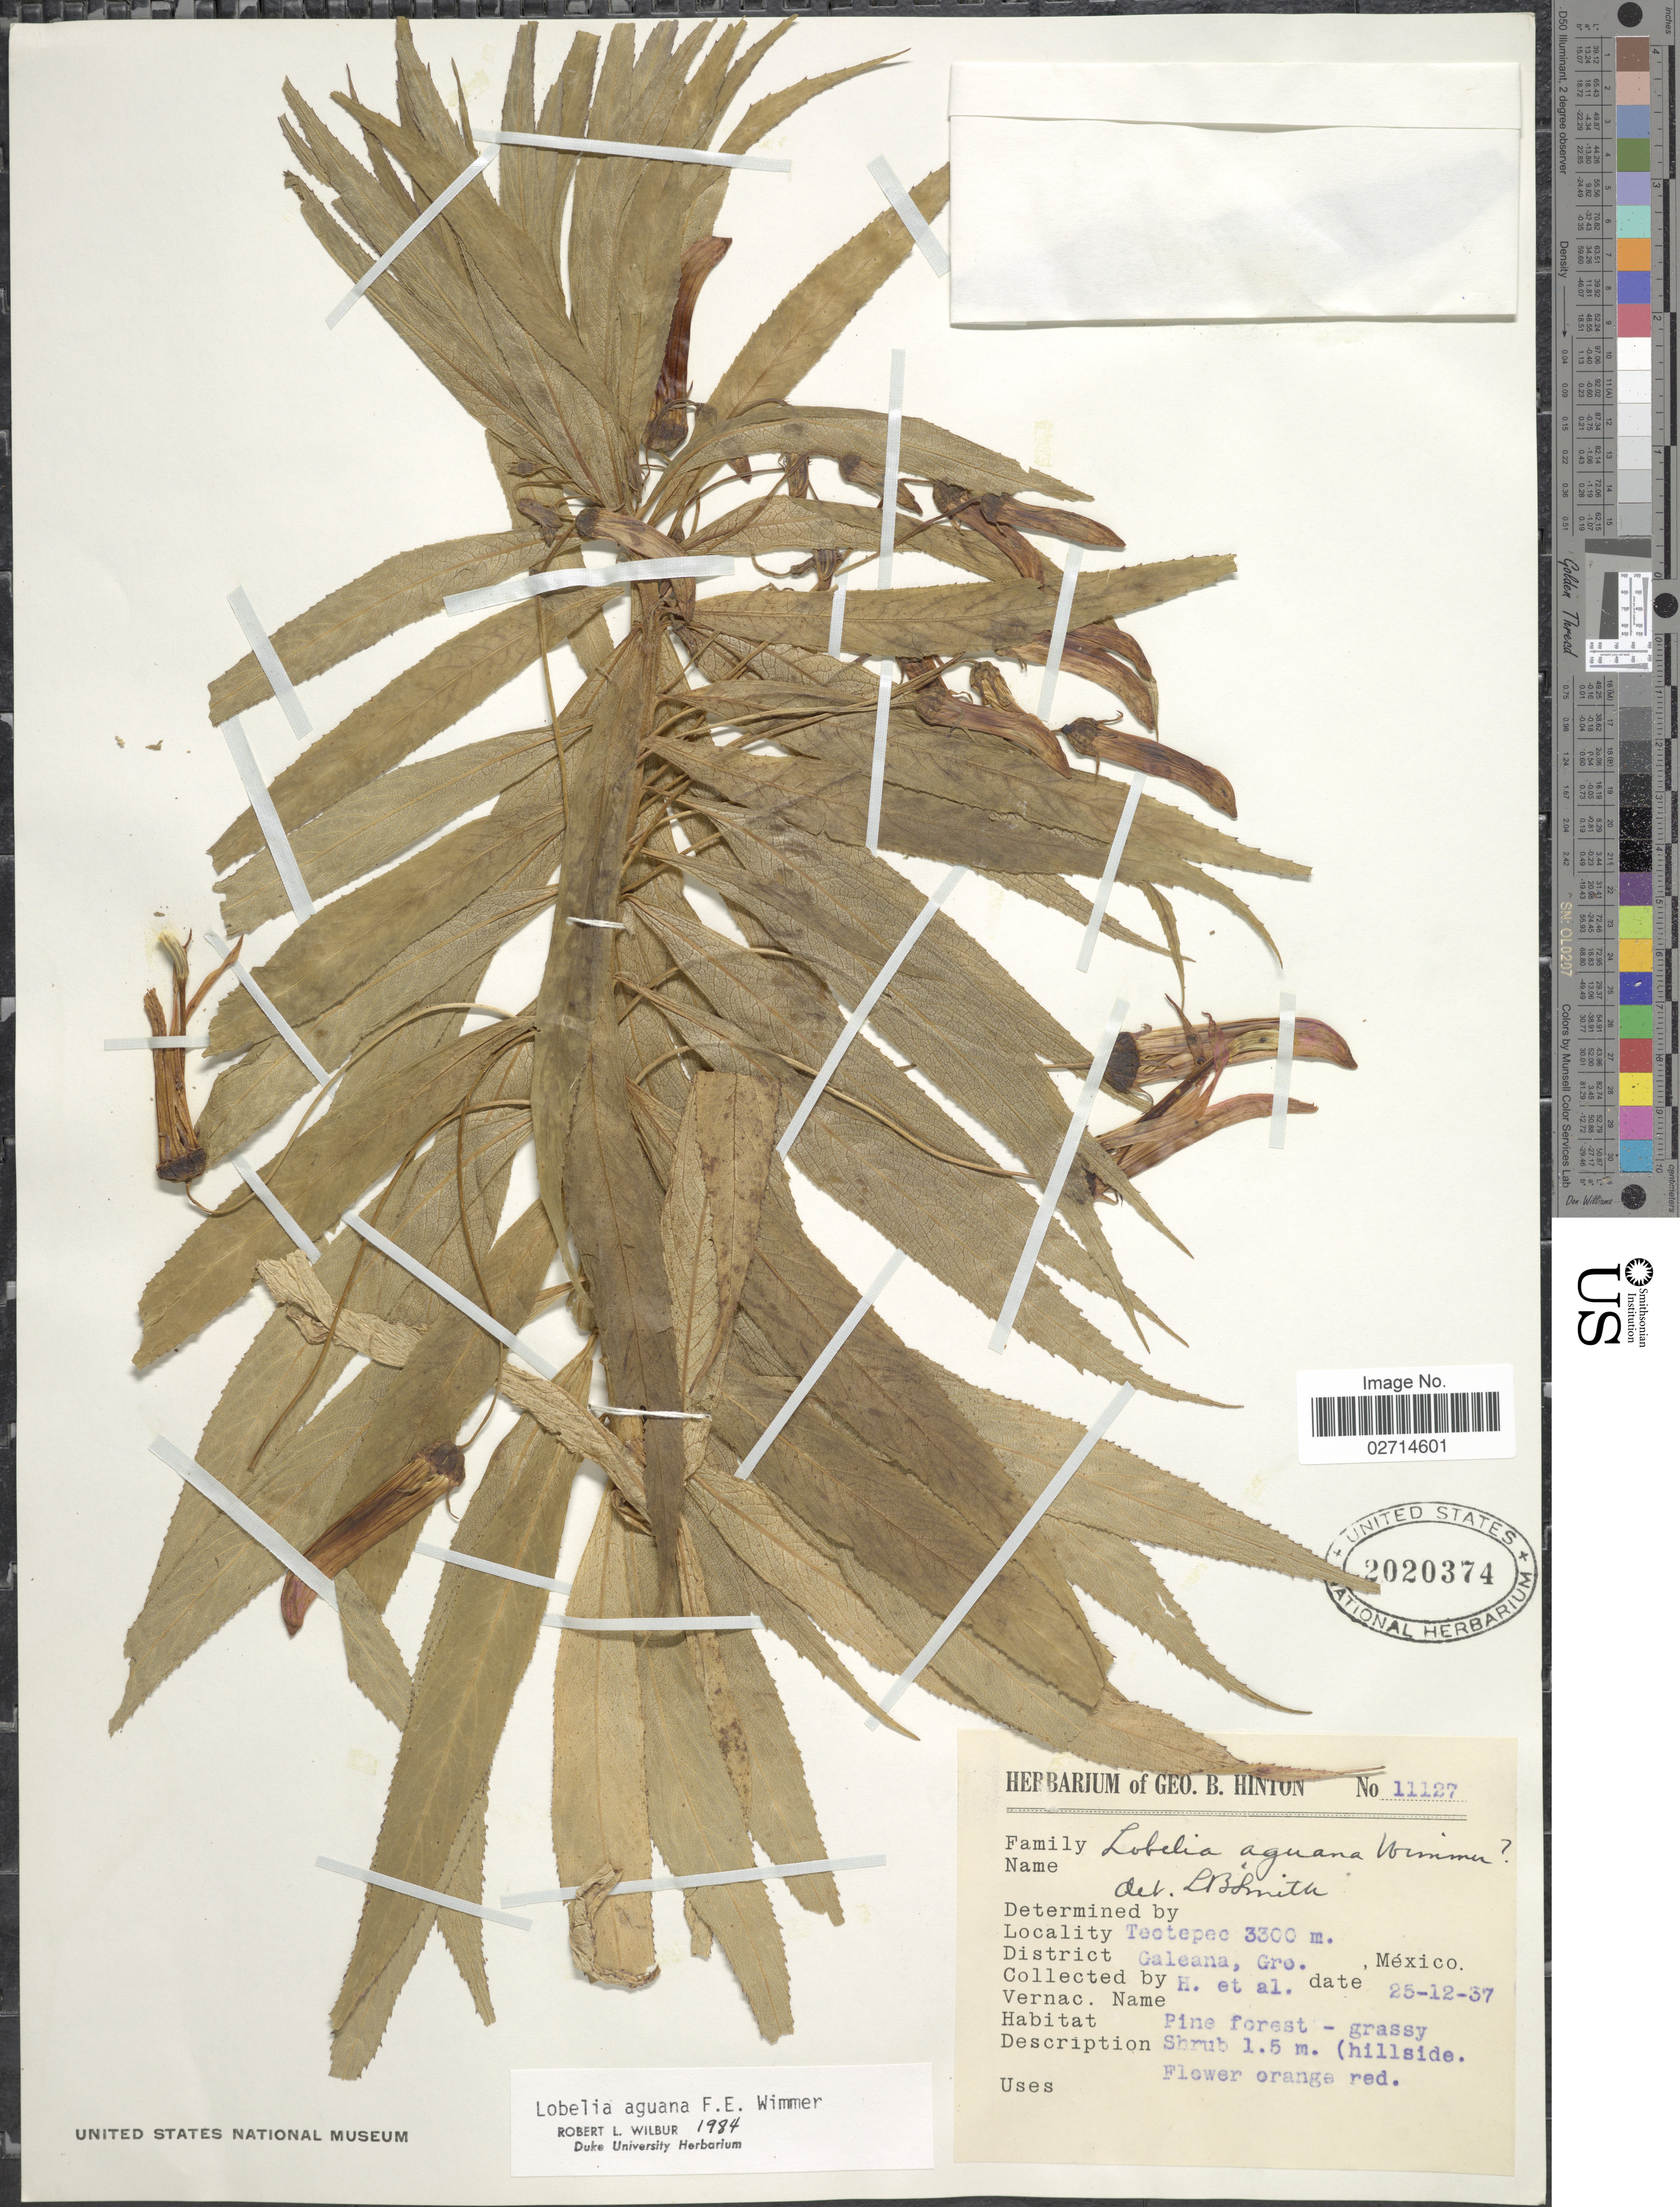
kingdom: Plantae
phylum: Tracheophyta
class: Magnoliopsida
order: Asterales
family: Campanulaceae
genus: Lobelia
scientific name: Lobelia aguana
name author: E. Wimm.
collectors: G. B. Hinton & et al.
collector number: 11127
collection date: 1937-12-25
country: Mexico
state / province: Guerrero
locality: Teotepec, District Galeana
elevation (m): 3300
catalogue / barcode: US 2020374